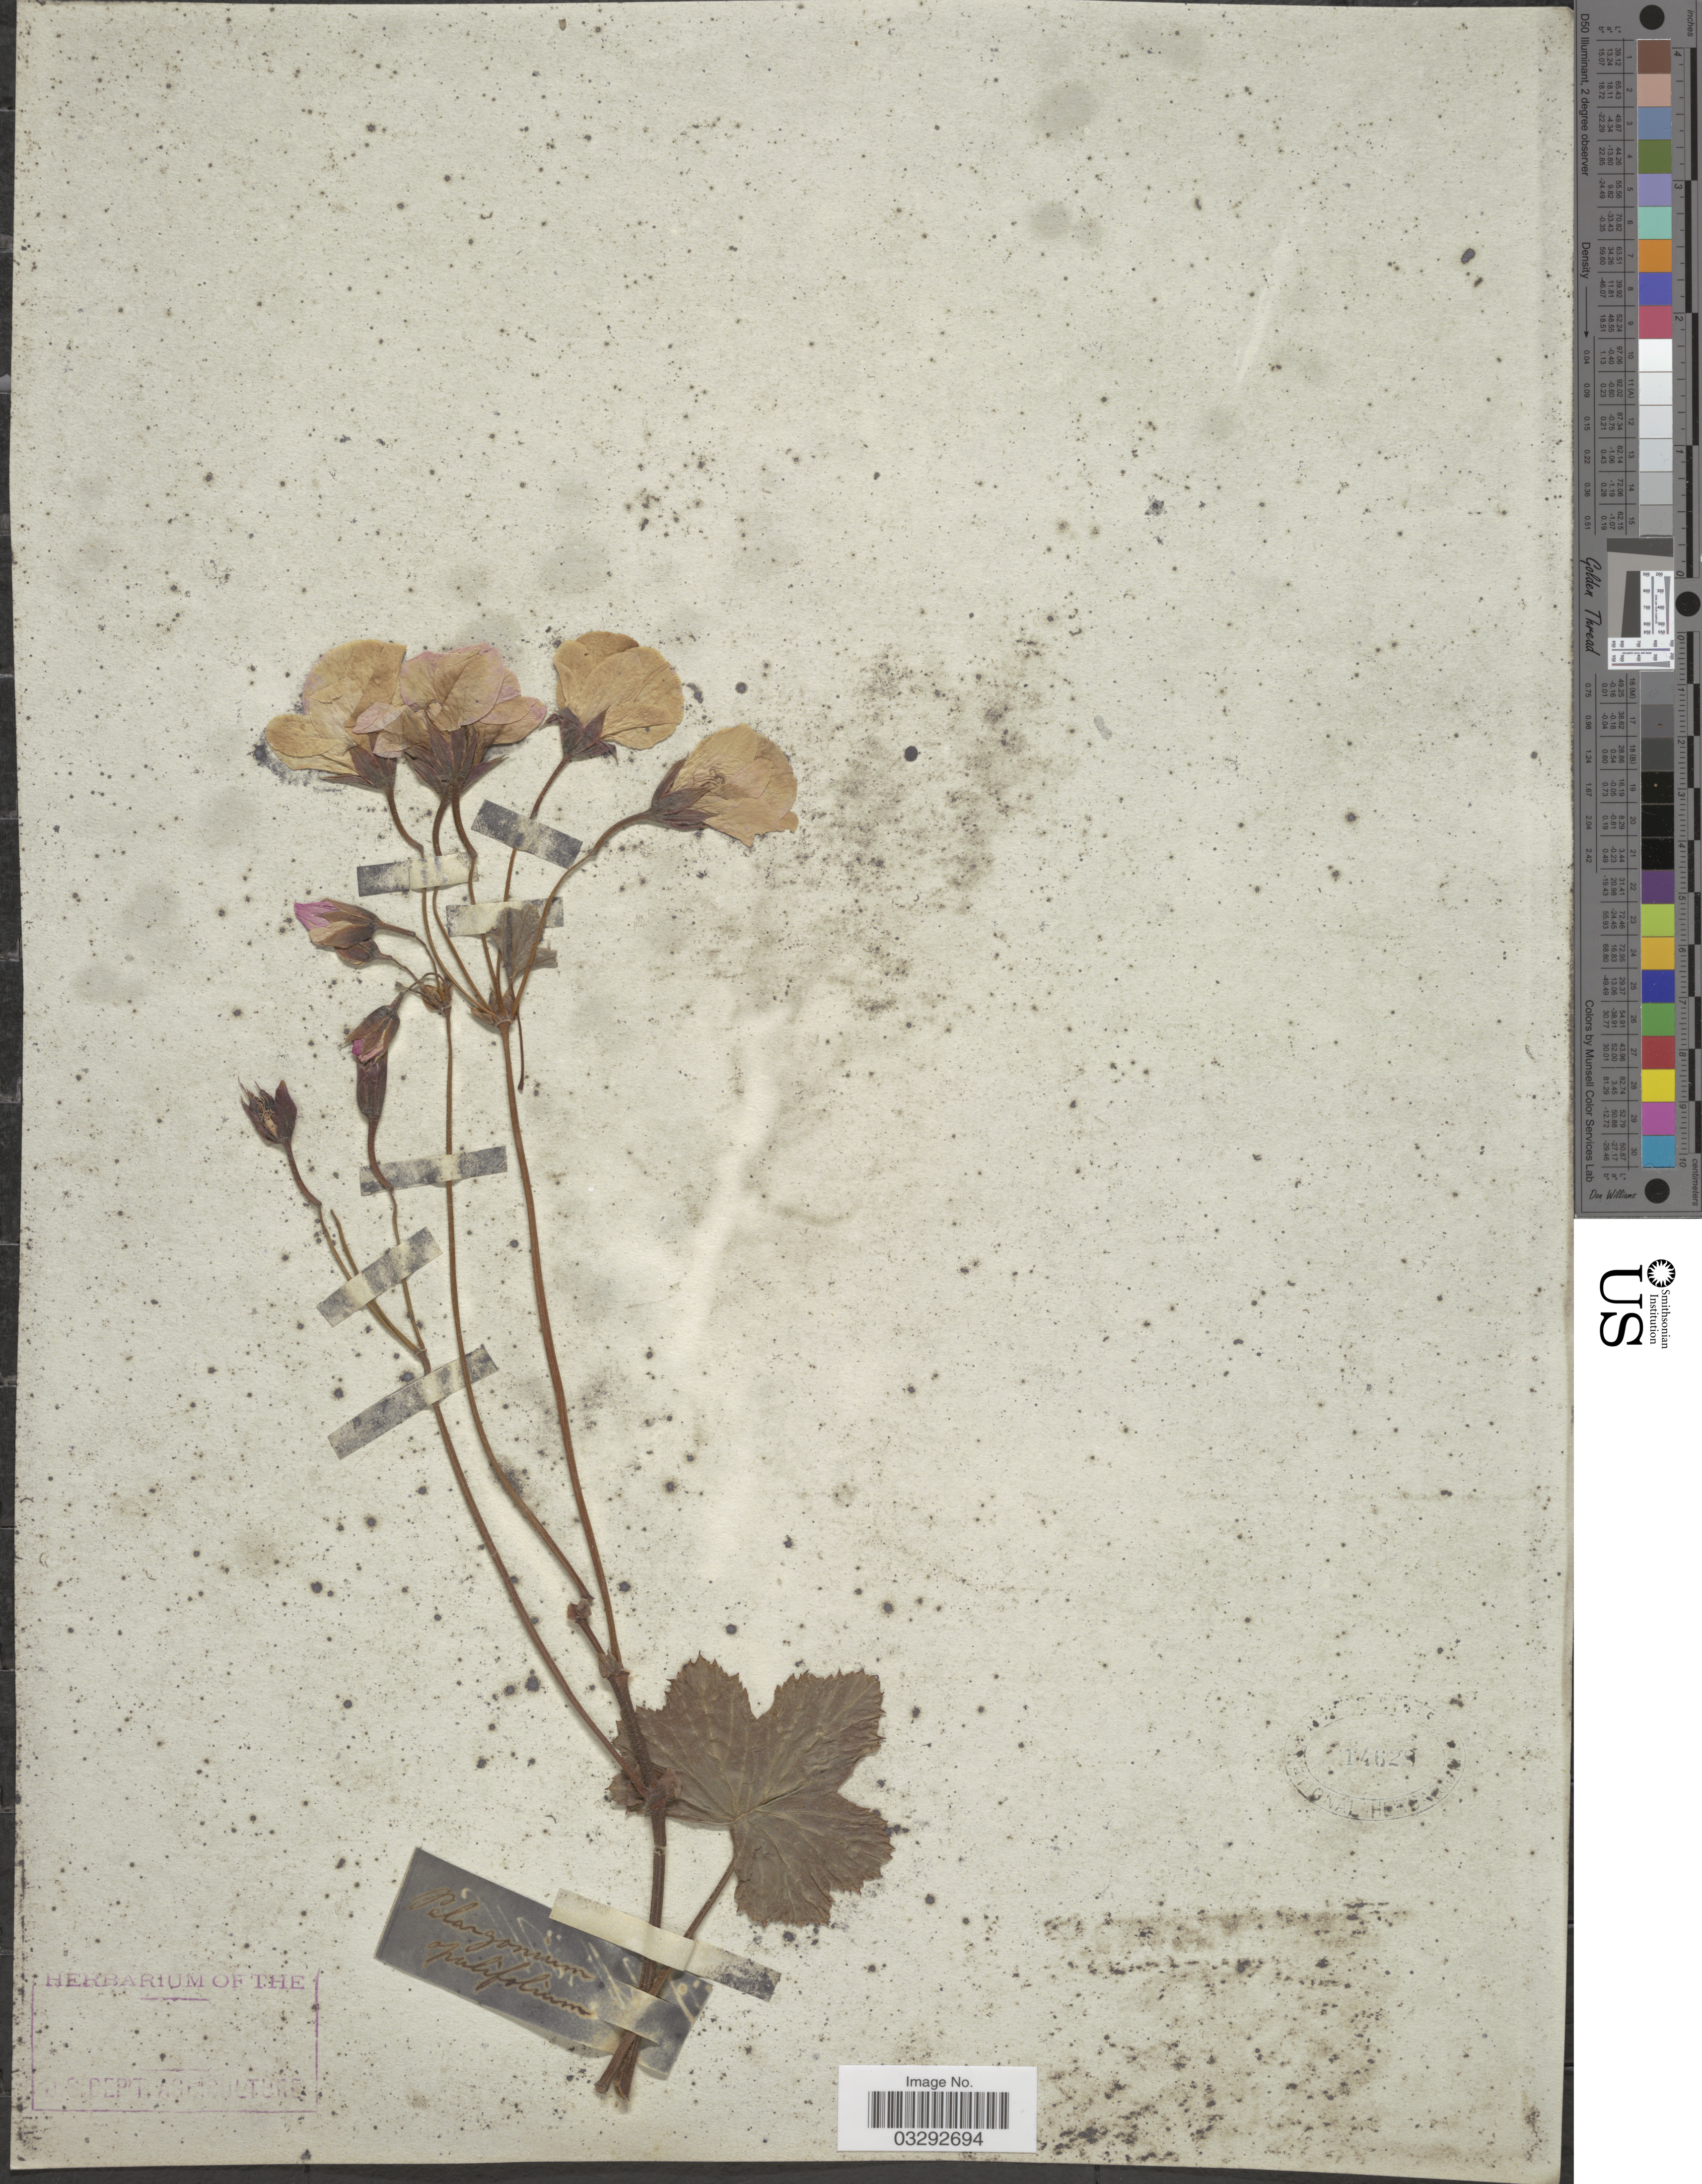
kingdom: Plantae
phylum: Tracheophyta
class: Magnoliopsida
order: Geraniales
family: Geraniaceae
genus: Pelargonium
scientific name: Pelargonium opulifolium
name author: Sweet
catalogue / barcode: US 14628